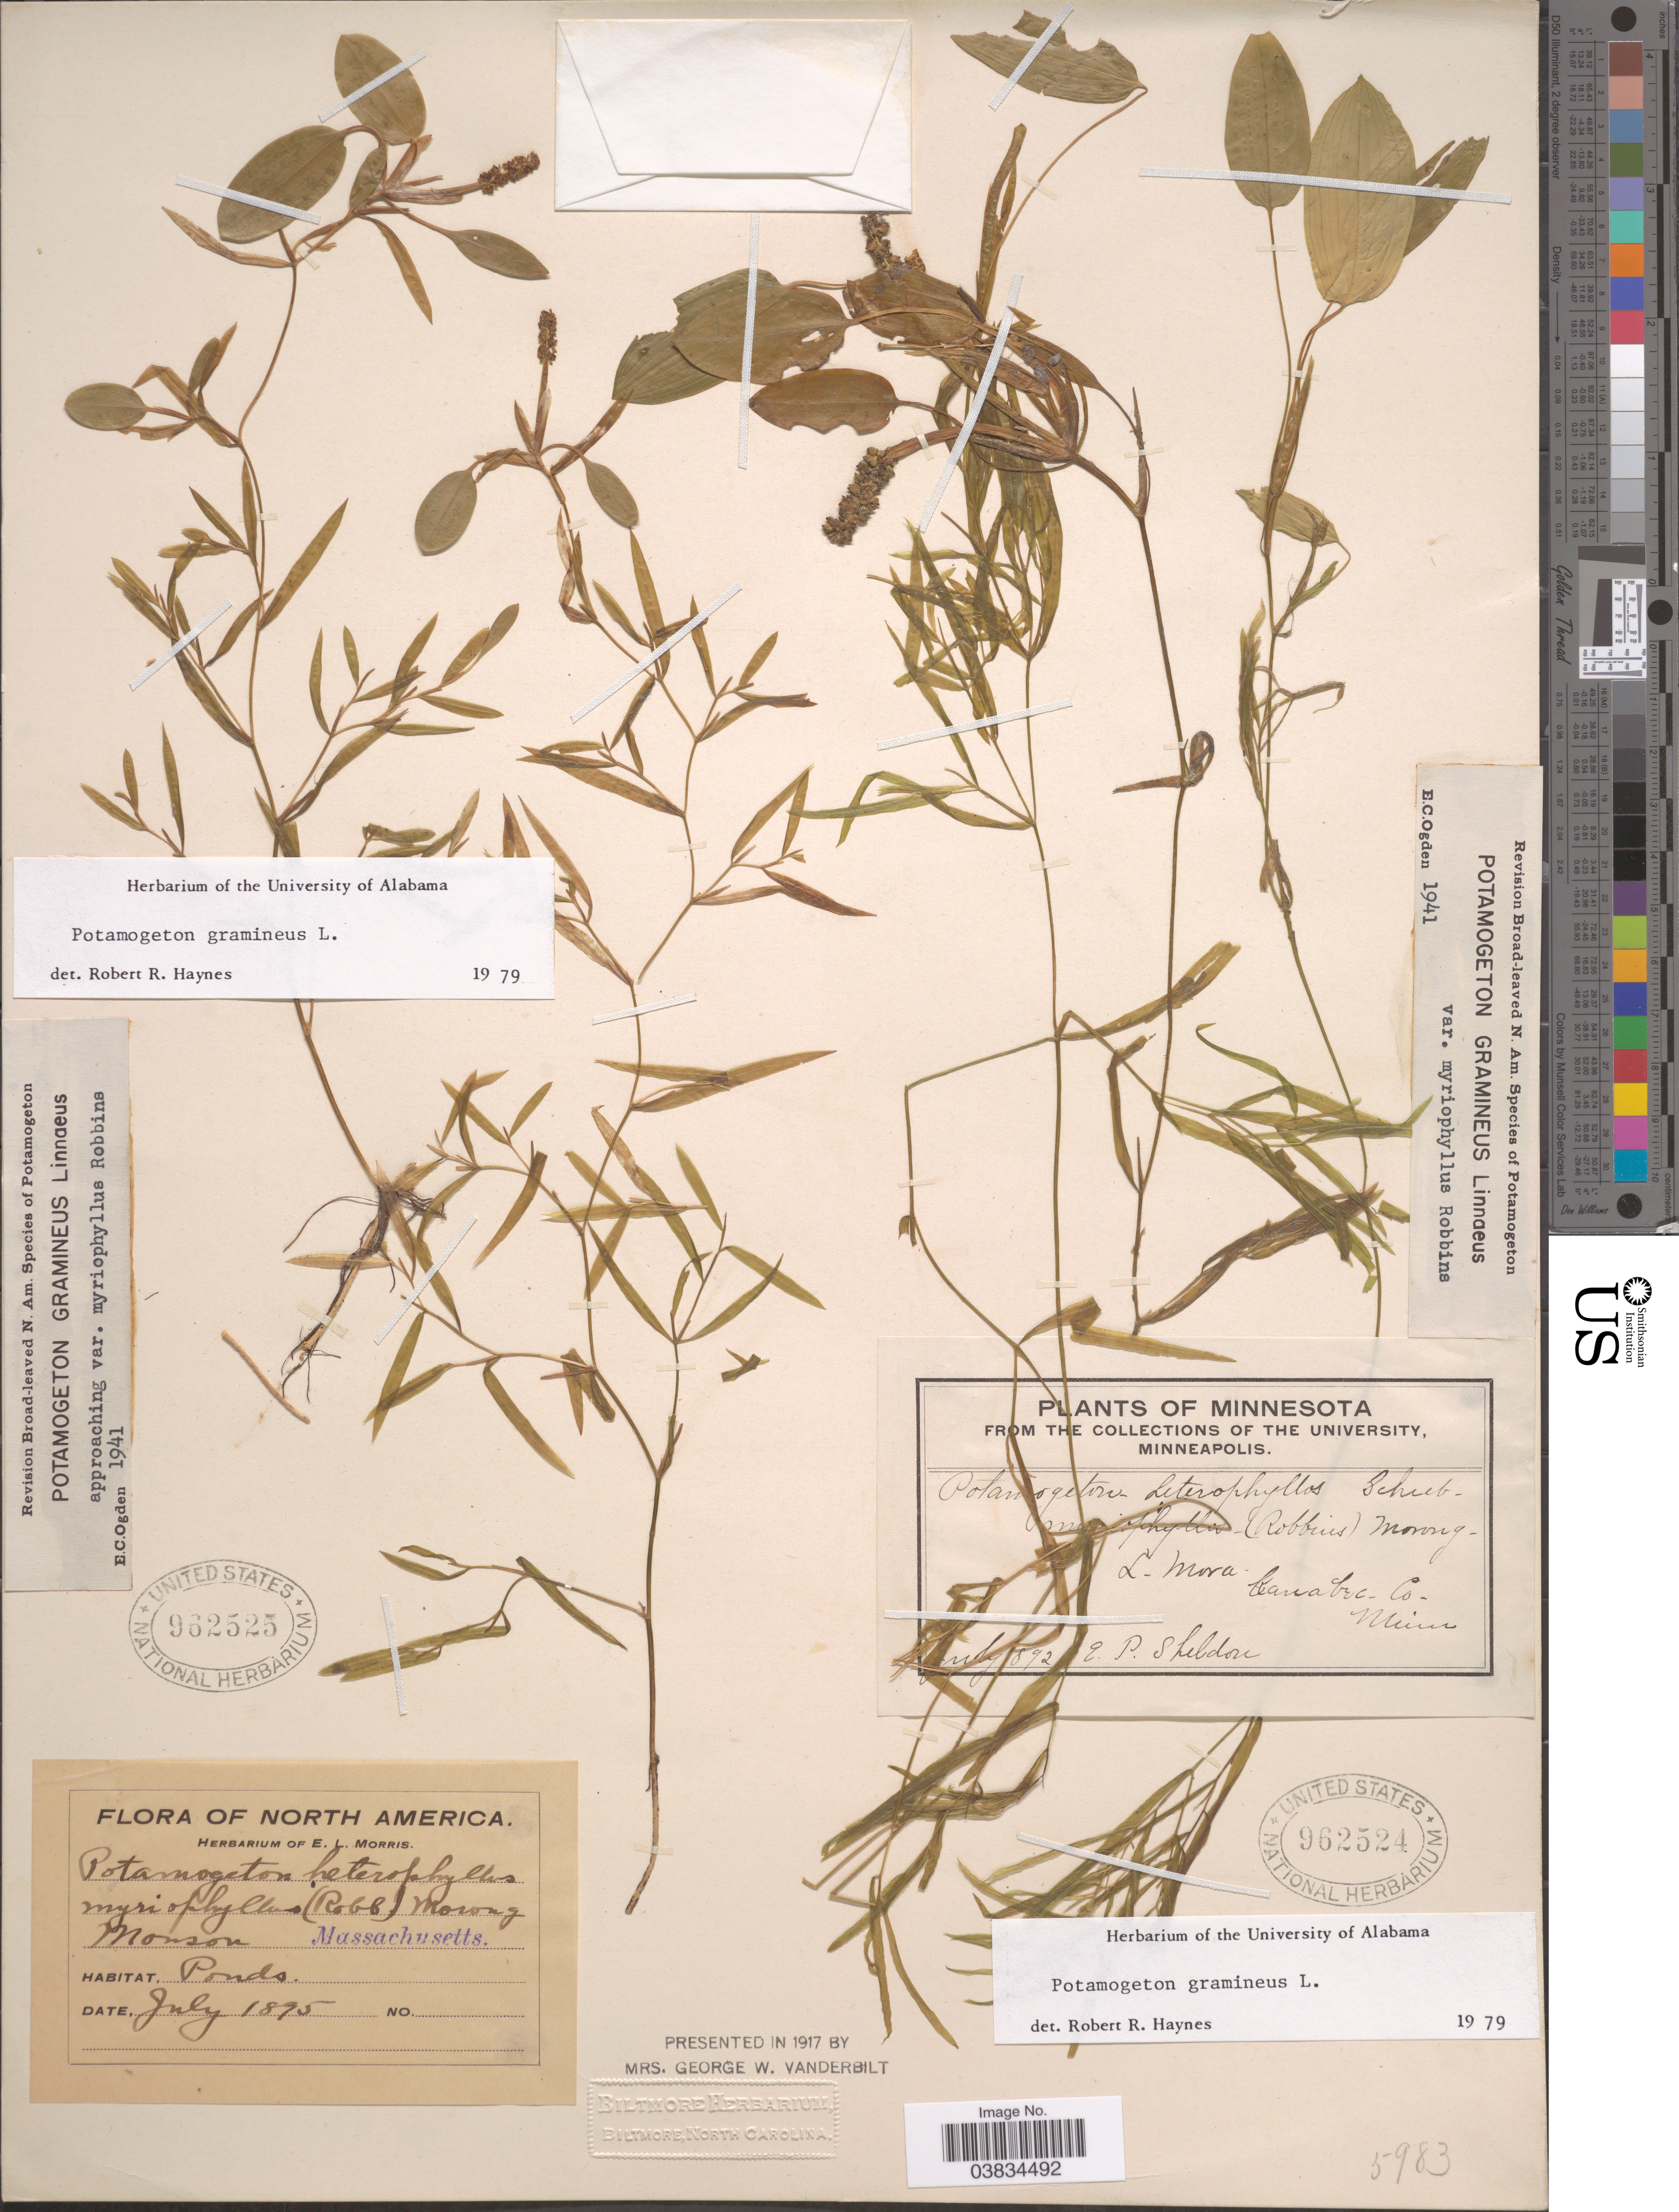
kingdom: Plantae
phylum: Tracheophyta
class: Liliopsida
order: Alismatales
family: Potamogetonaceae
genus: Potamogeton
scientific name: Potamogeton gramineus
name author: L.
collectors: E. P. Sheldon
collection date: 1892-07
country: United States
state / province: Minnesota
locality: L-Mora, Kanabec Co.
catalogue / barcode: US 962524